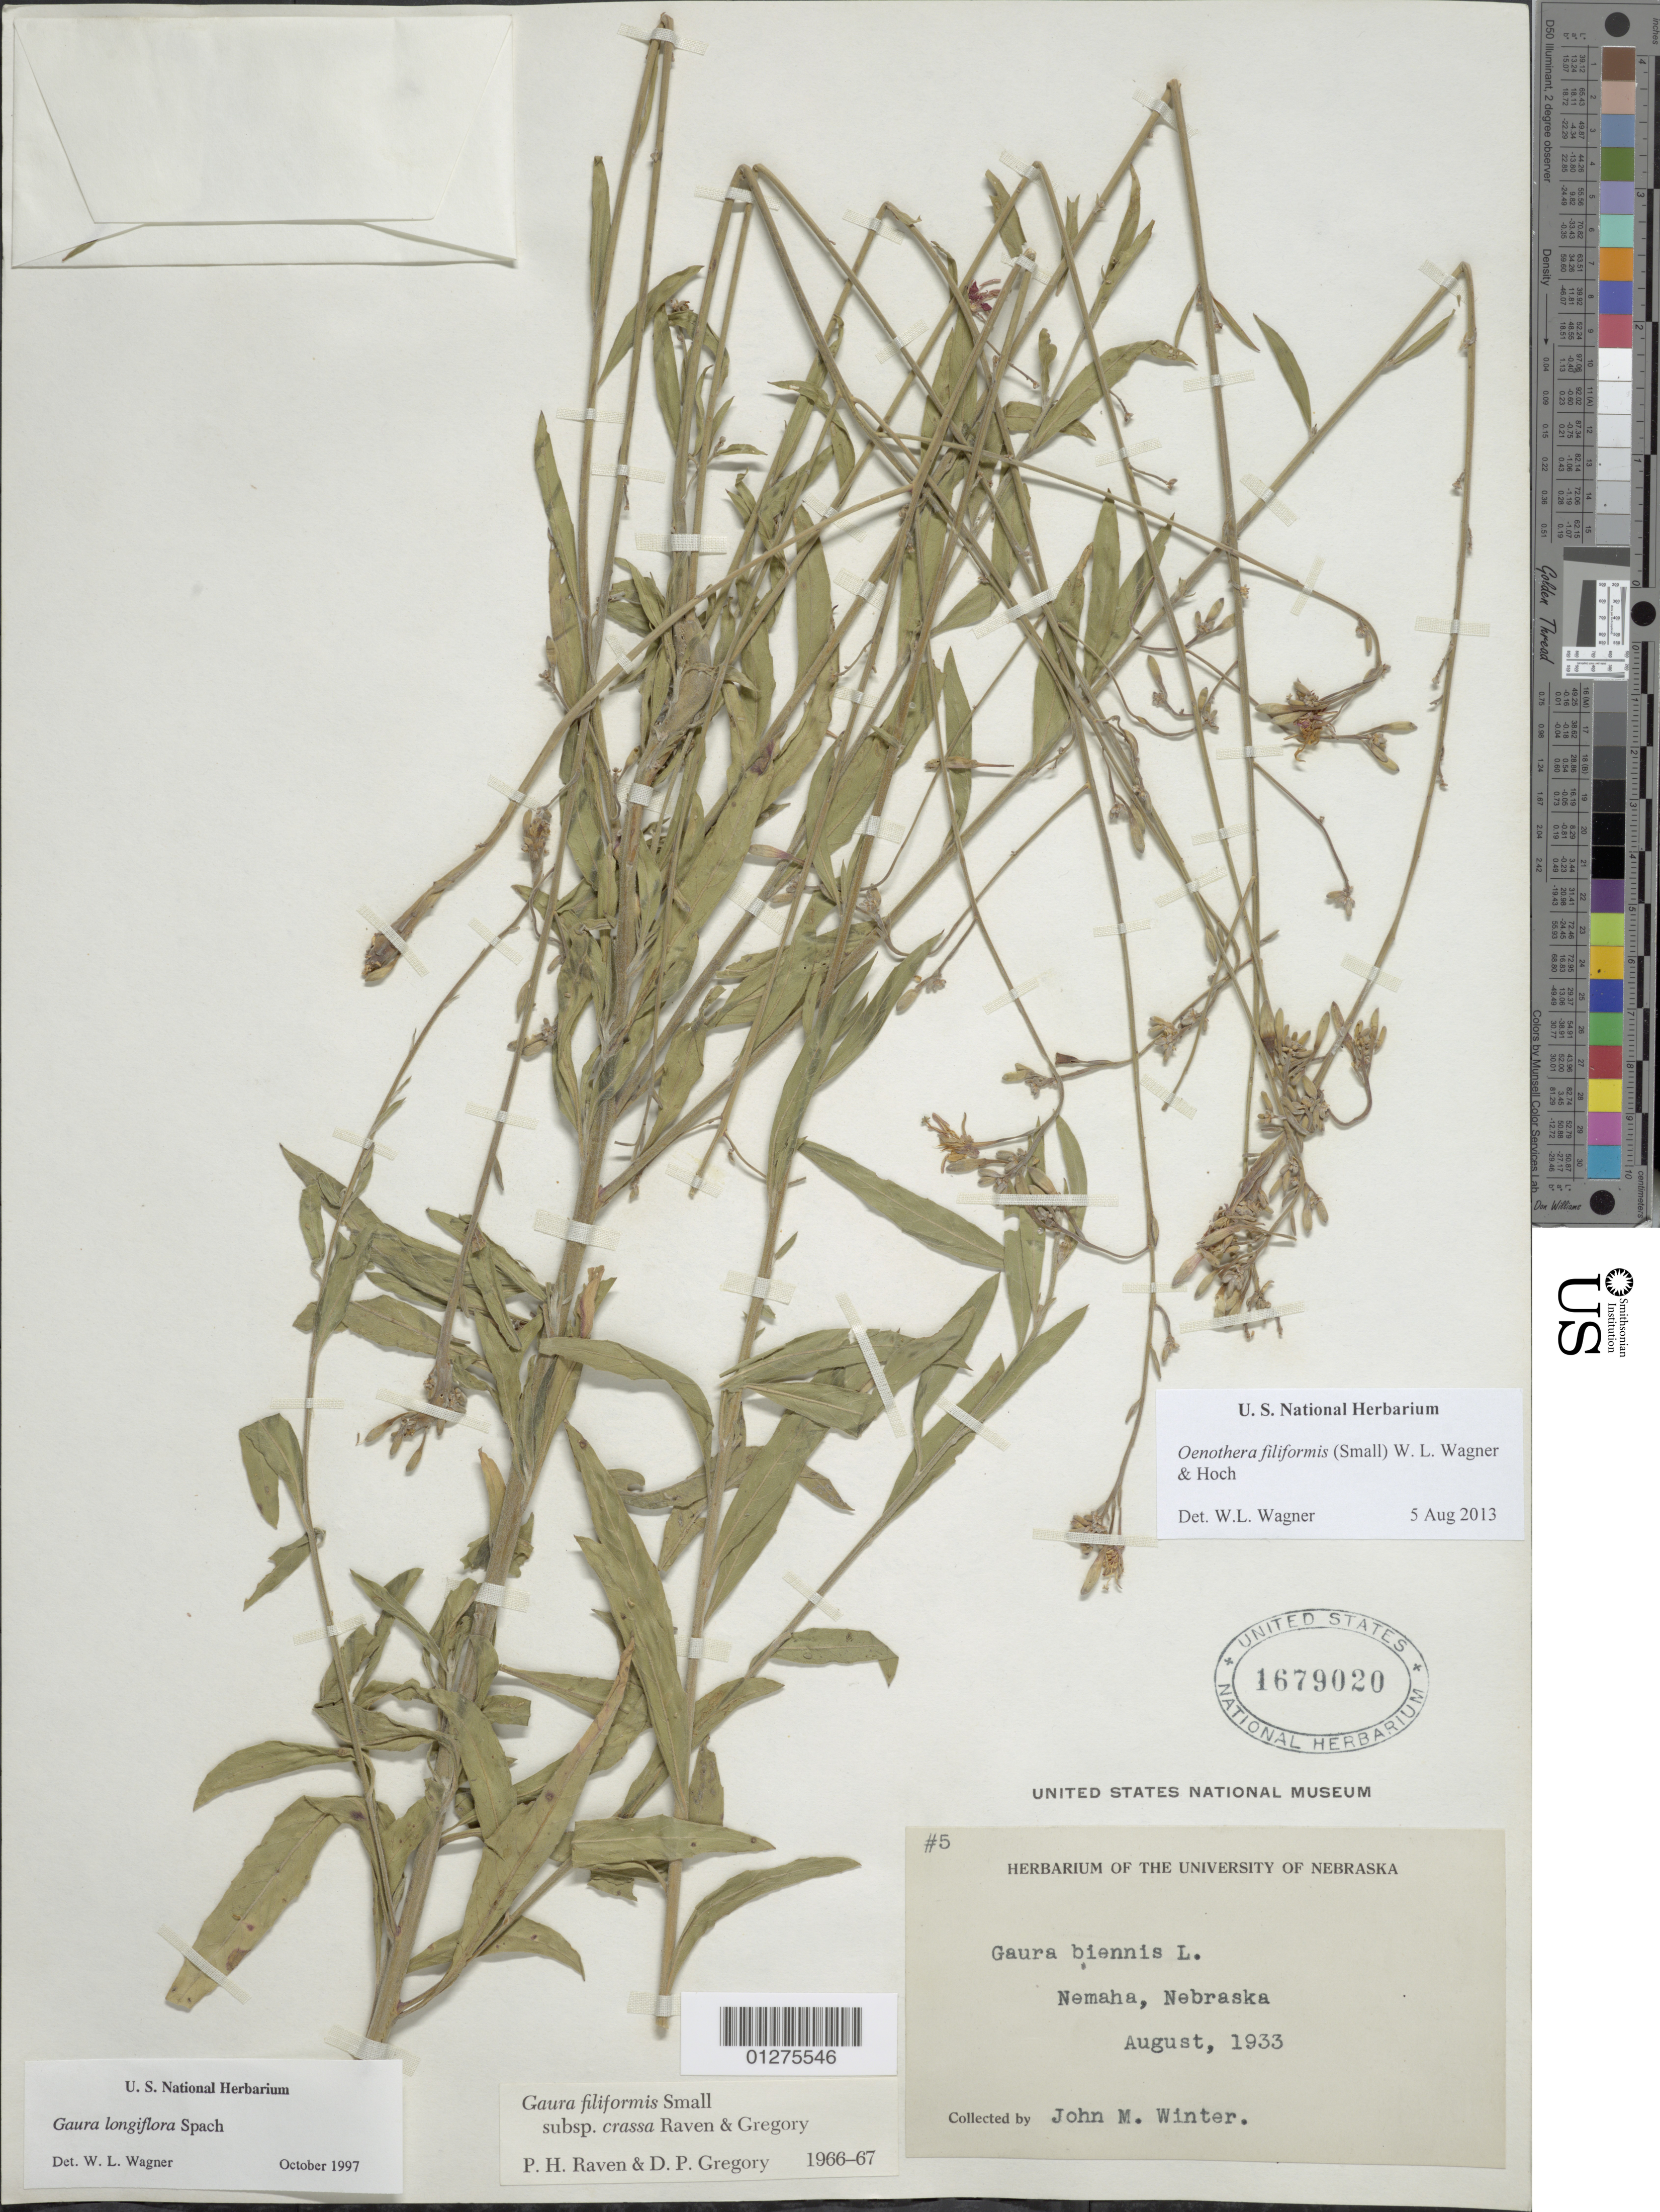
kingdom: Plantae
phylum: Tracheophyta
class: Magnoliopsida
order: Myrtales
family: Onagraceae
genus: Oenothera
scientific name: Oenothera filiformis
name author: (Small) W.L. Wagner & Hoch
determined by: Wagner, W. L., (BOT), Smithsonian Institution - National Museum of Natural History (UNITED STATES)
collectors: J. M. Winter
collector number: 5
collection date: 1933-08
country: United States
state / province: Nebraska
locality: Nemaha.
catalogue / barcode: US 1679020